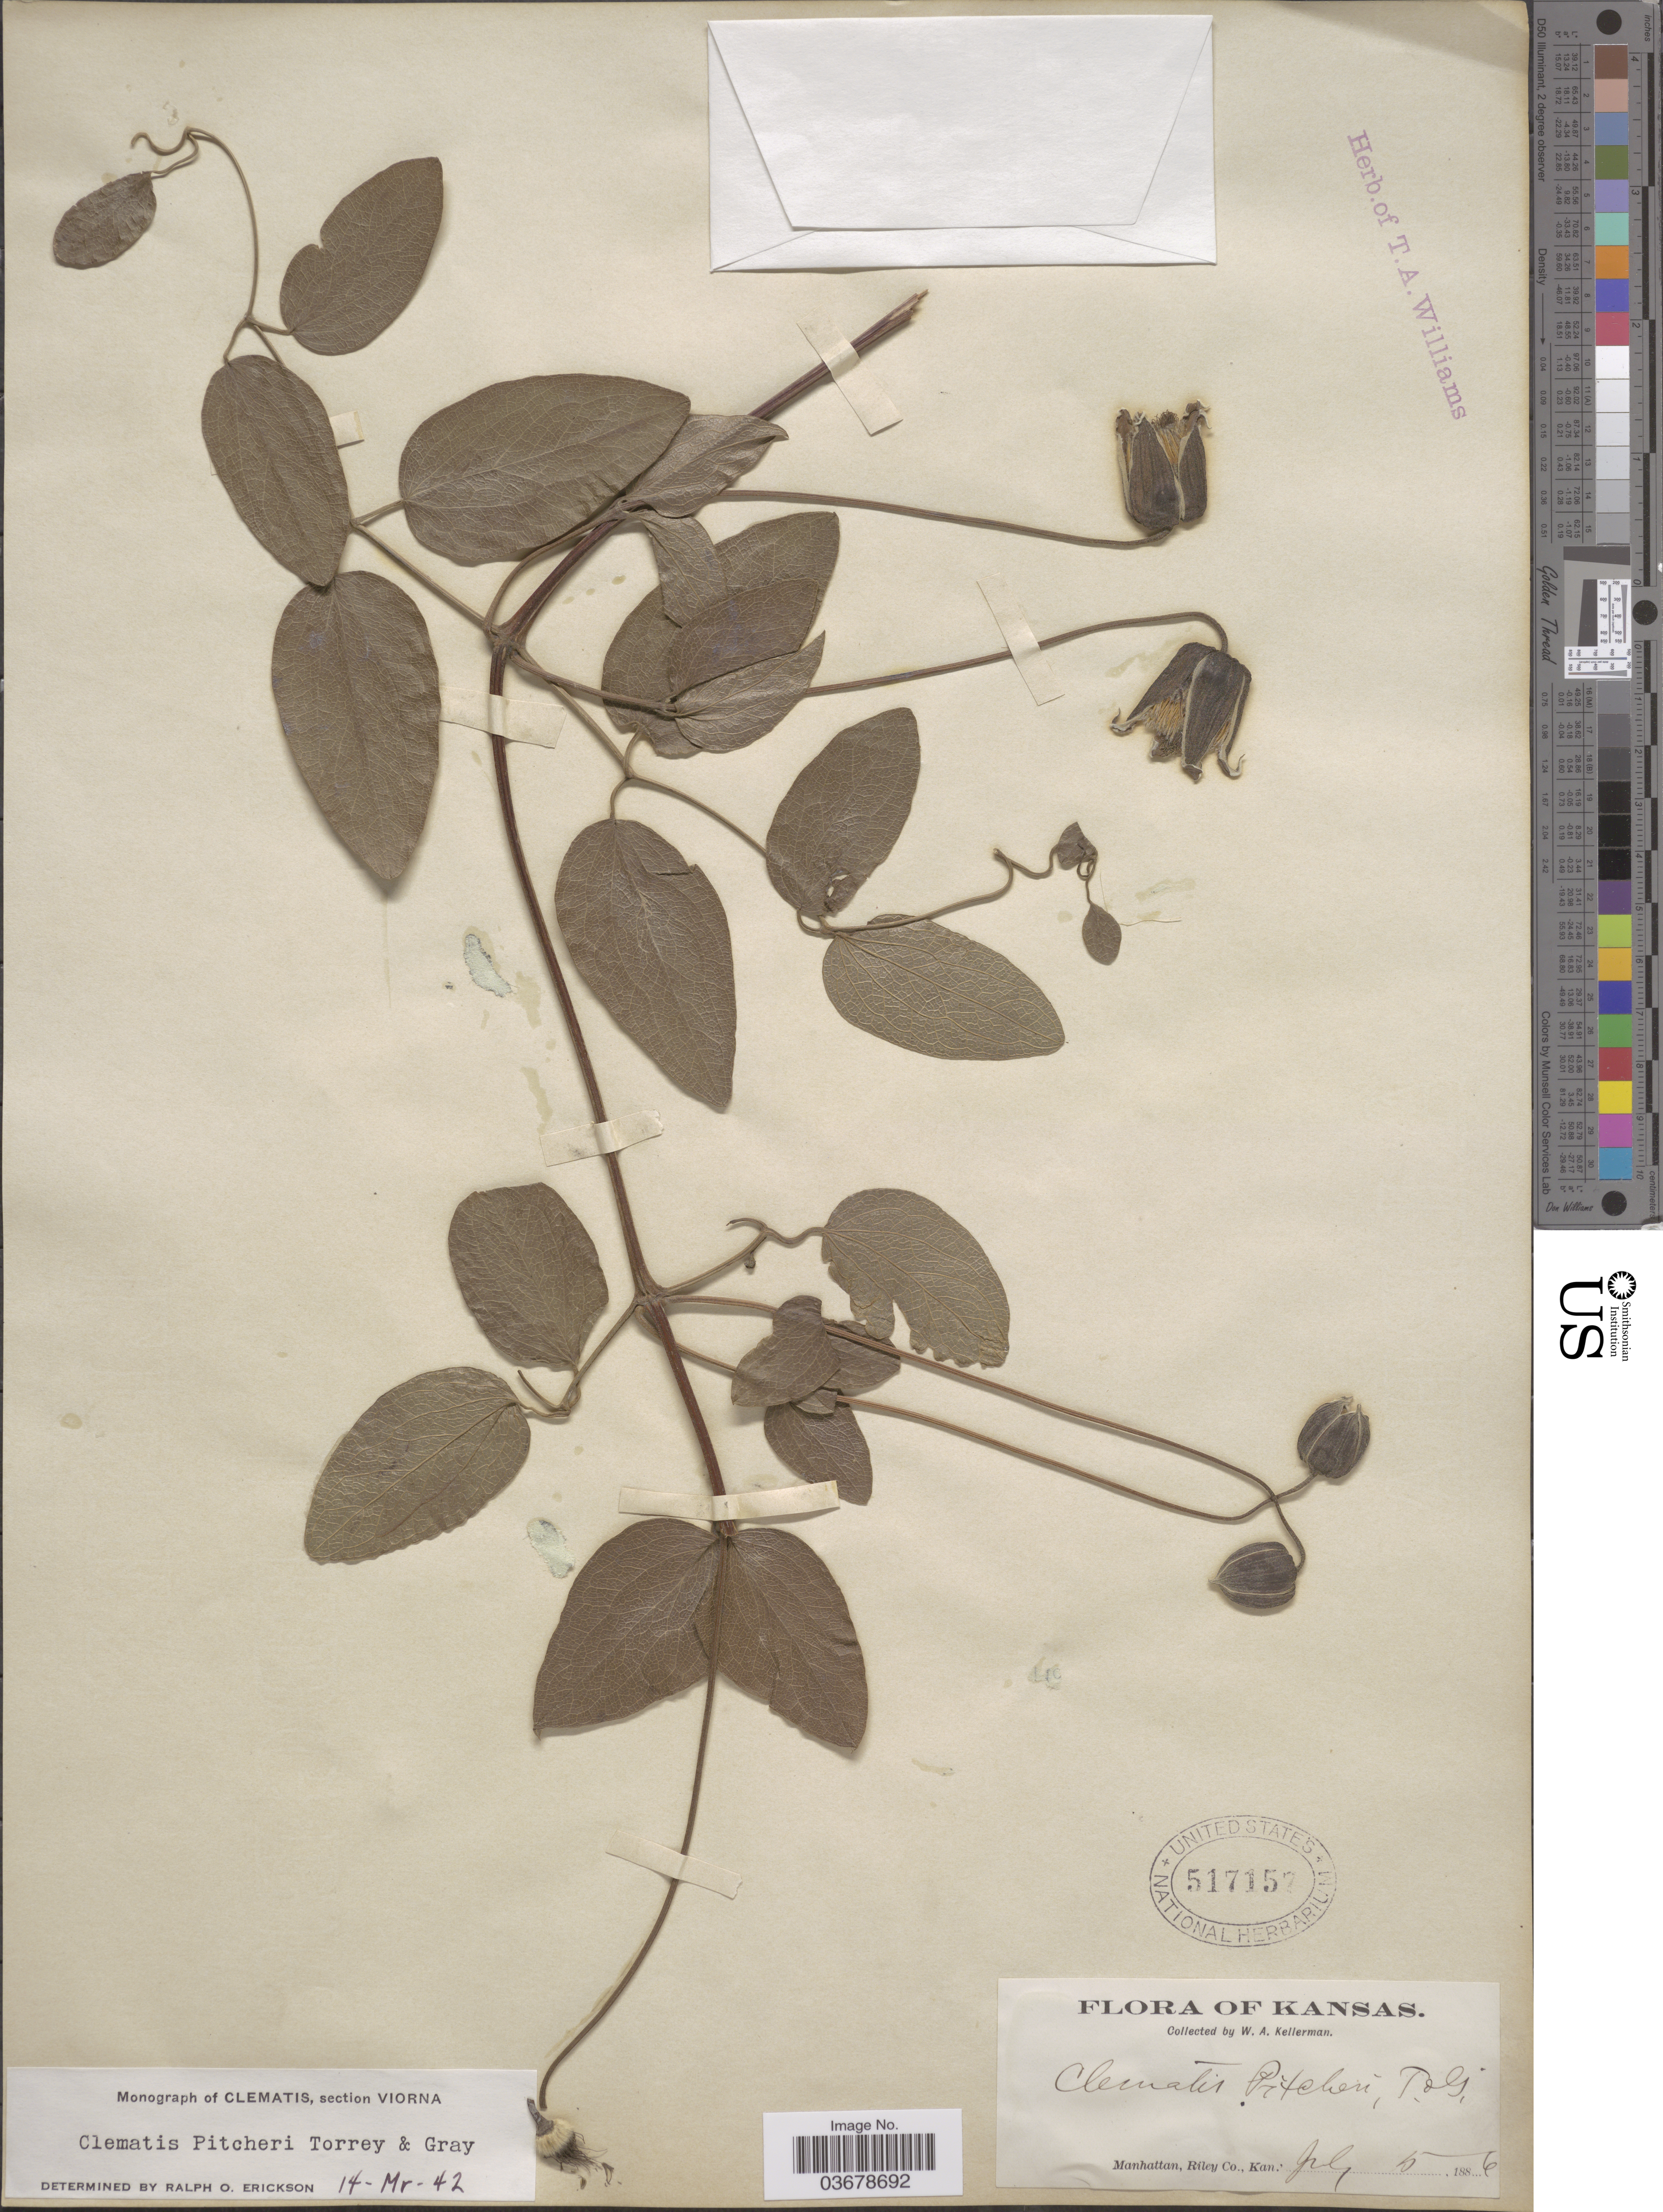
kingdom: Plantae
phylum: Tracheophyta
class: Magnoliopsida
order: Ranunculales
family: Ranunculaceae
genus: Clematis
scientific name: Clematis viorna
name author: L.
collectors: W. Kellerman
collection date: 1886-07-05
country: United States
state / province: Kansas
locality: Manhattan, Riley Co.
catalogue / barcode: US 517157